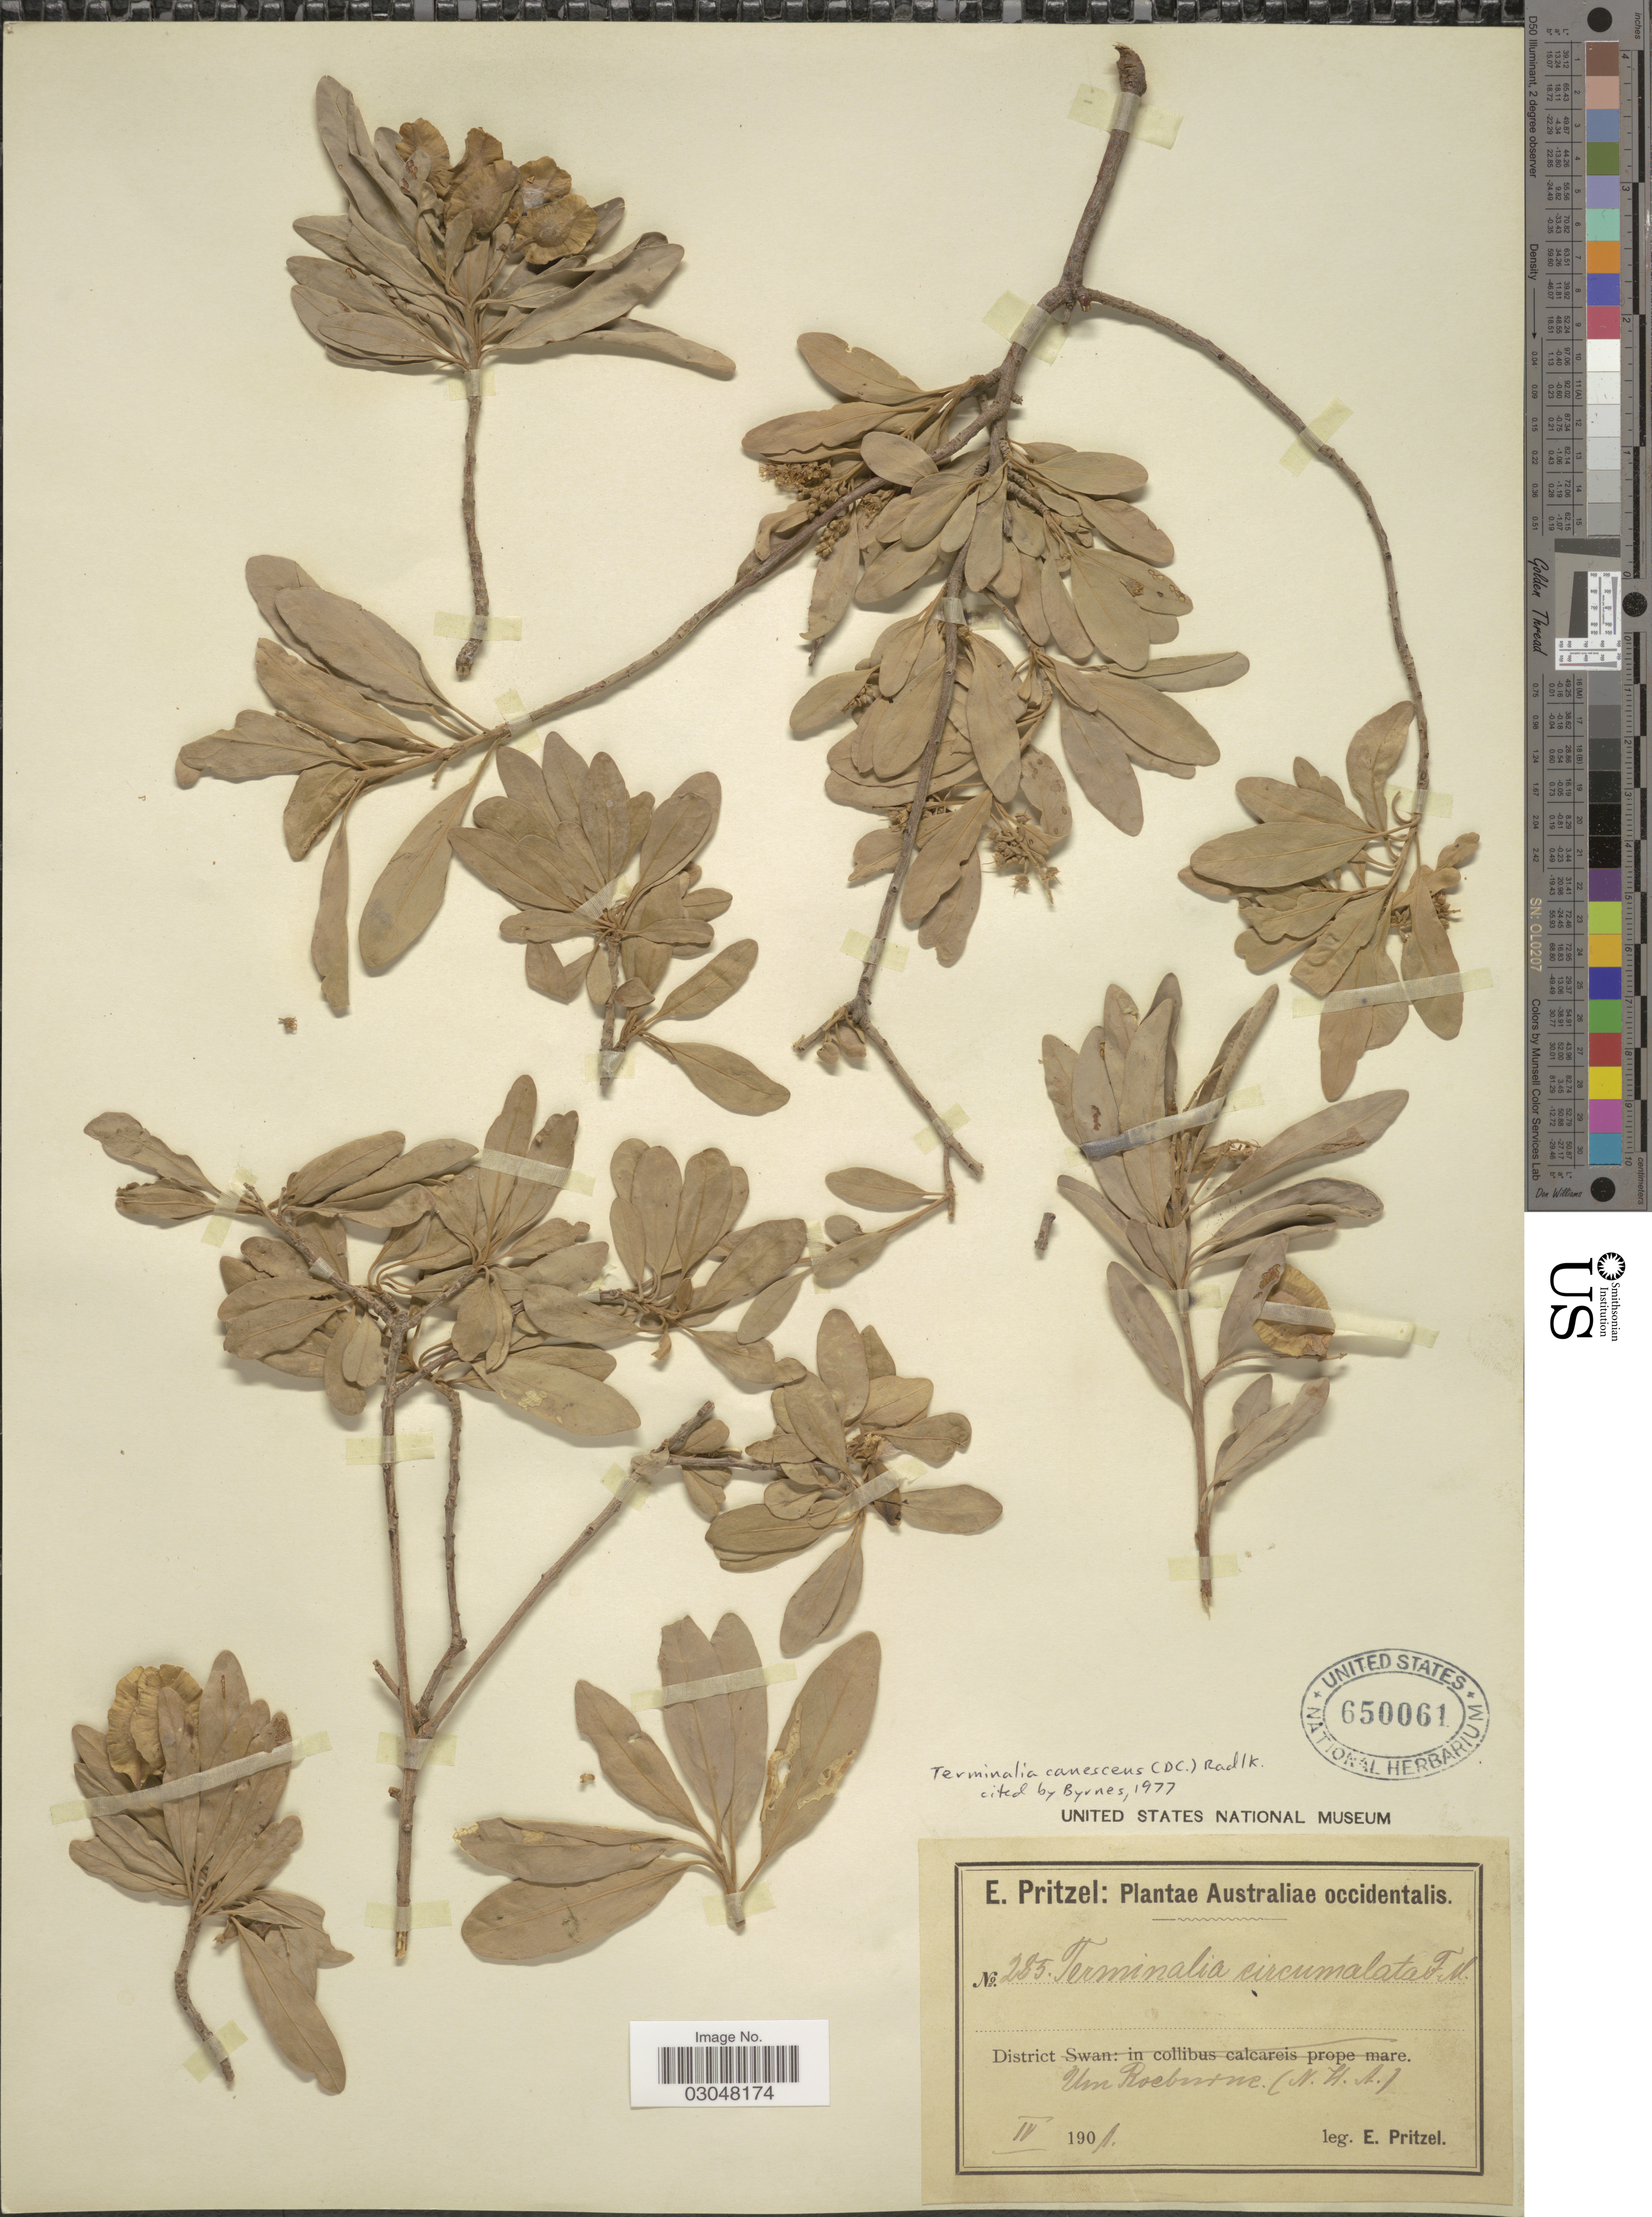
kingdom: Plantae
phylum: Tracheophyta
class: Magnoliopsida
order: Myrtales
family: Combretaceae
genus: Terminalia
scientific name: Terminalia canescens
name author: Radlk.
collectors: E. G. Pritzel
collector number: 285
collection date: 1901-04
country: Australia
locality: Australiae occidentalis. District Um Roeburne (N.H.A.)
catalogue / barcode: US 650061